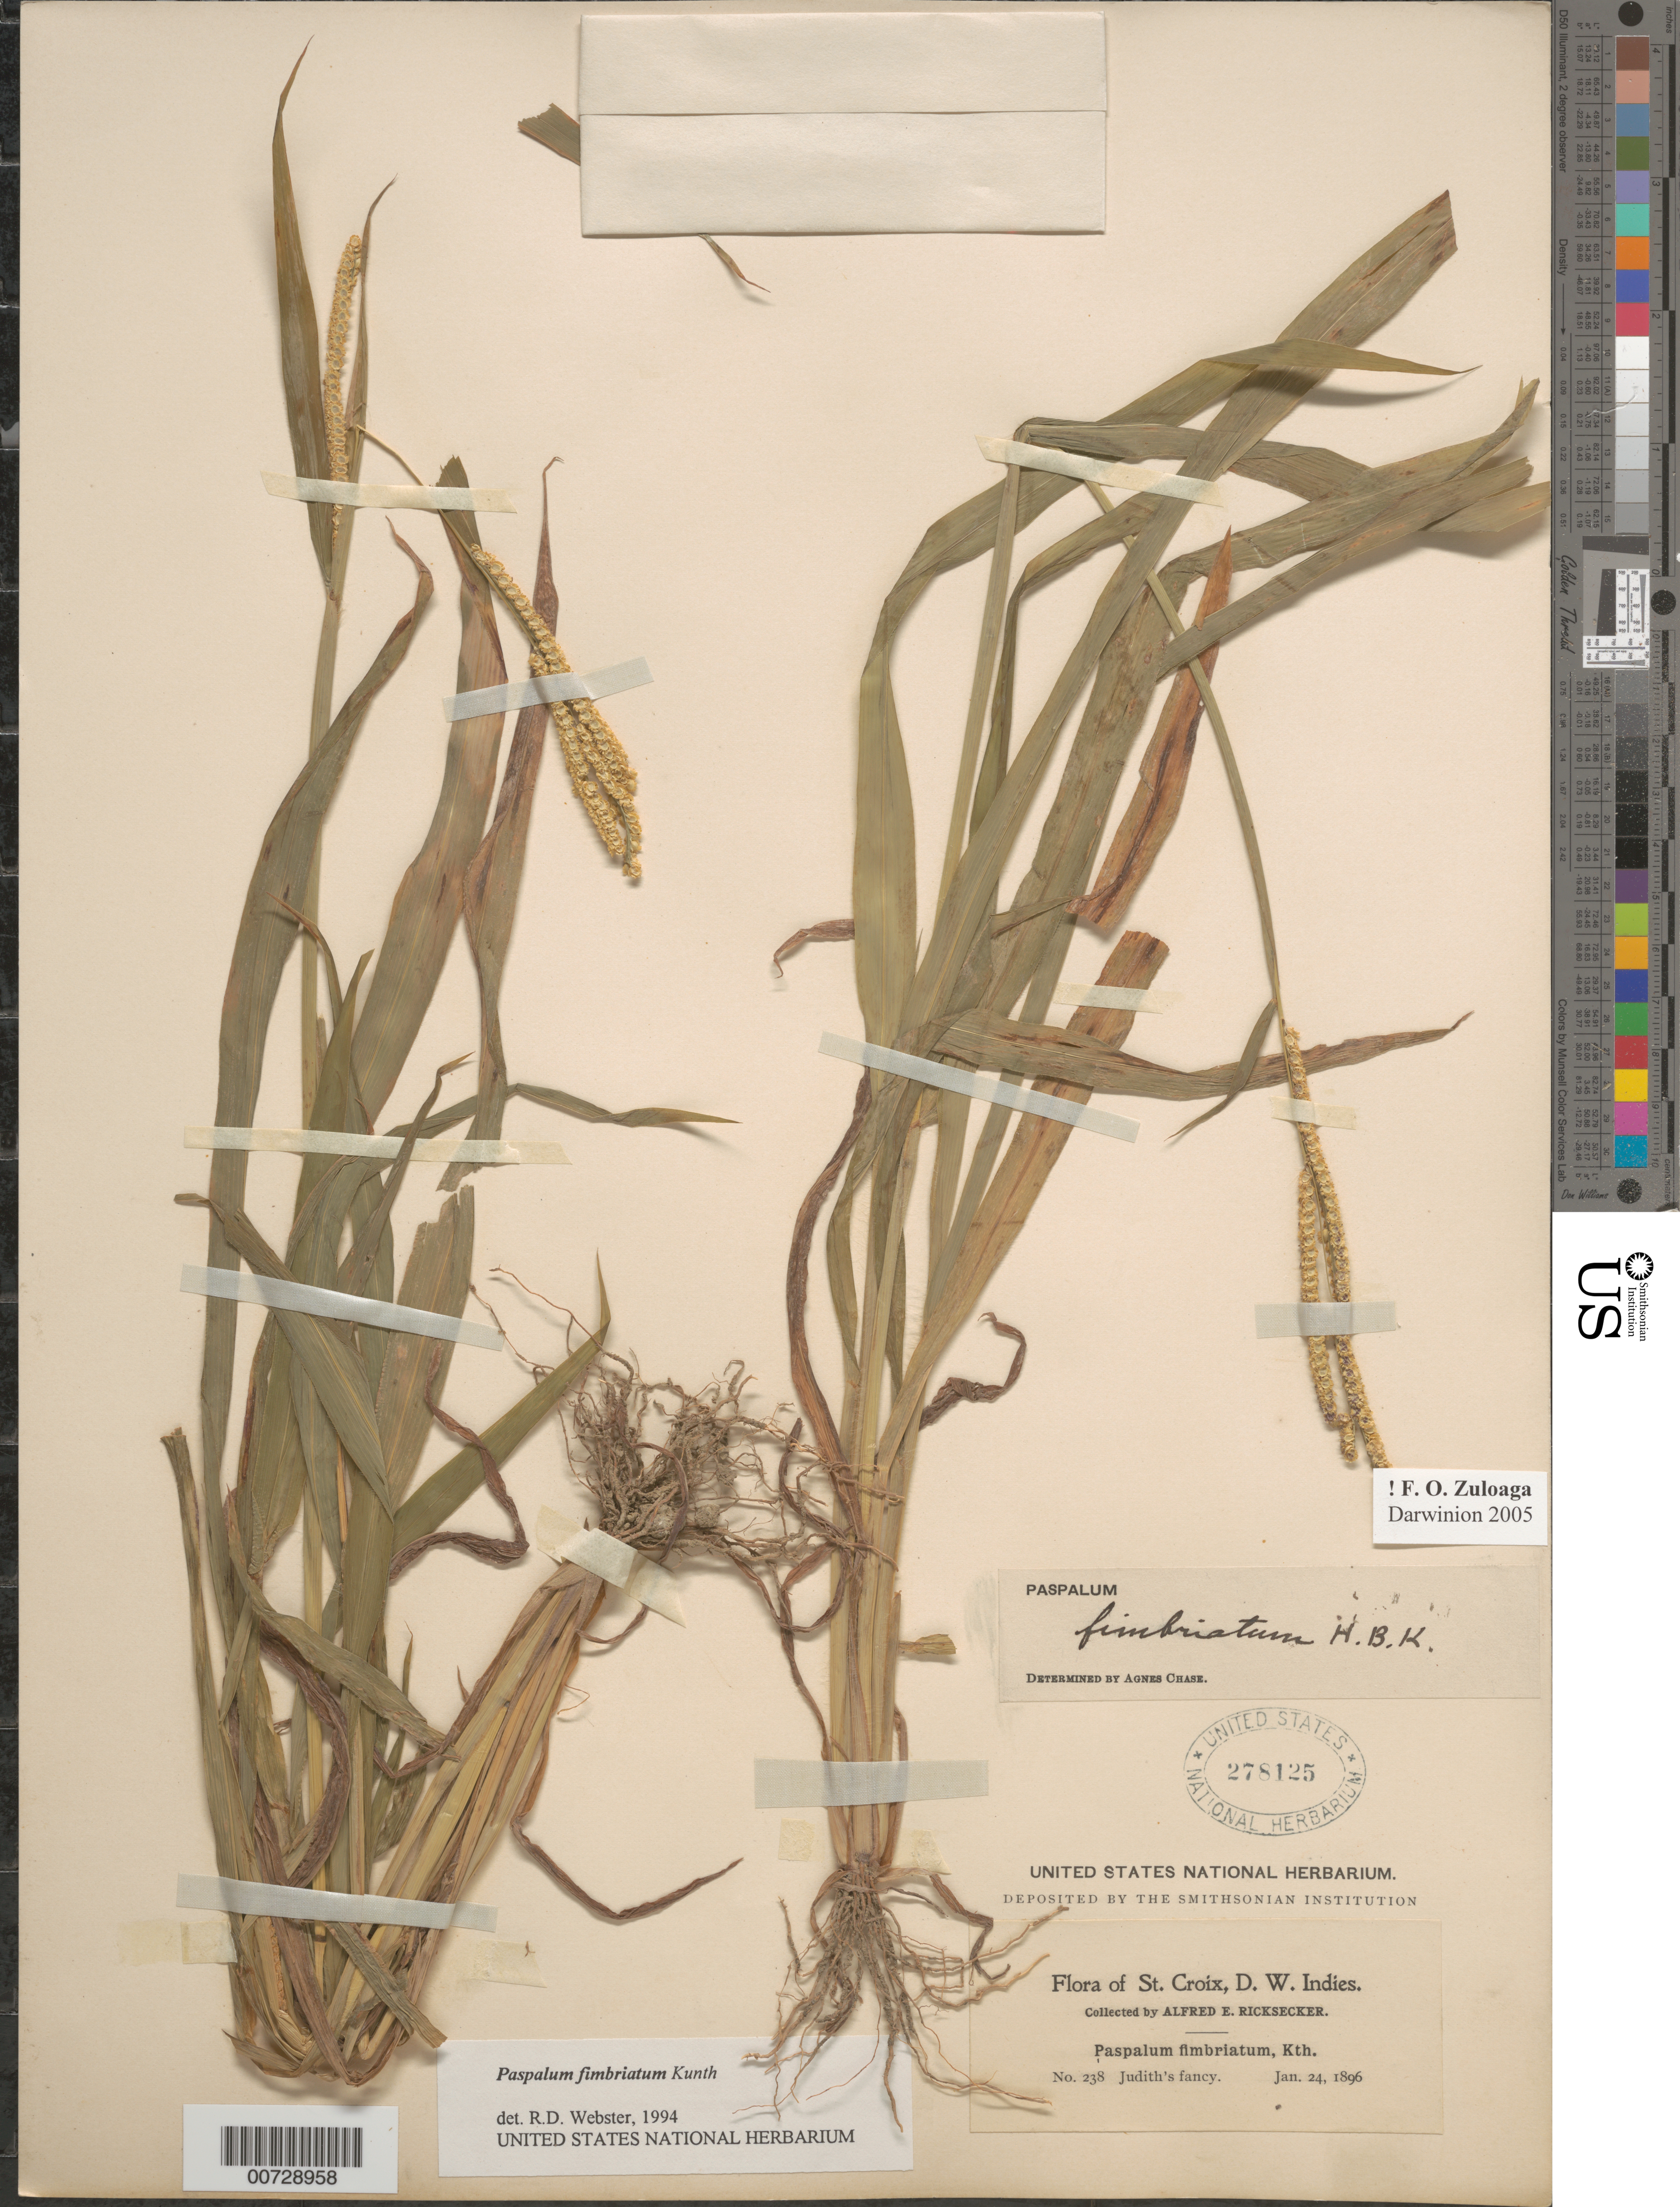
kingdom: Plantae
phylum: Tracheophyta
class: Liliopsida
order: Poales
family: Poaceae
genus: Paspalum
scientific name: Paspalum fimbriatum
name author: Kunth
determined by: Webster, Robert D.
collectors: A. E. Ricksecker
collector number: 238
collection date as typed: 24 Jan 1896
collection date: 1896-01-24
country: U.S. Virgin Islands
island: St. Croix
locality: St. Croix; Judith's Fancy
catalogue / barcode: US 278125